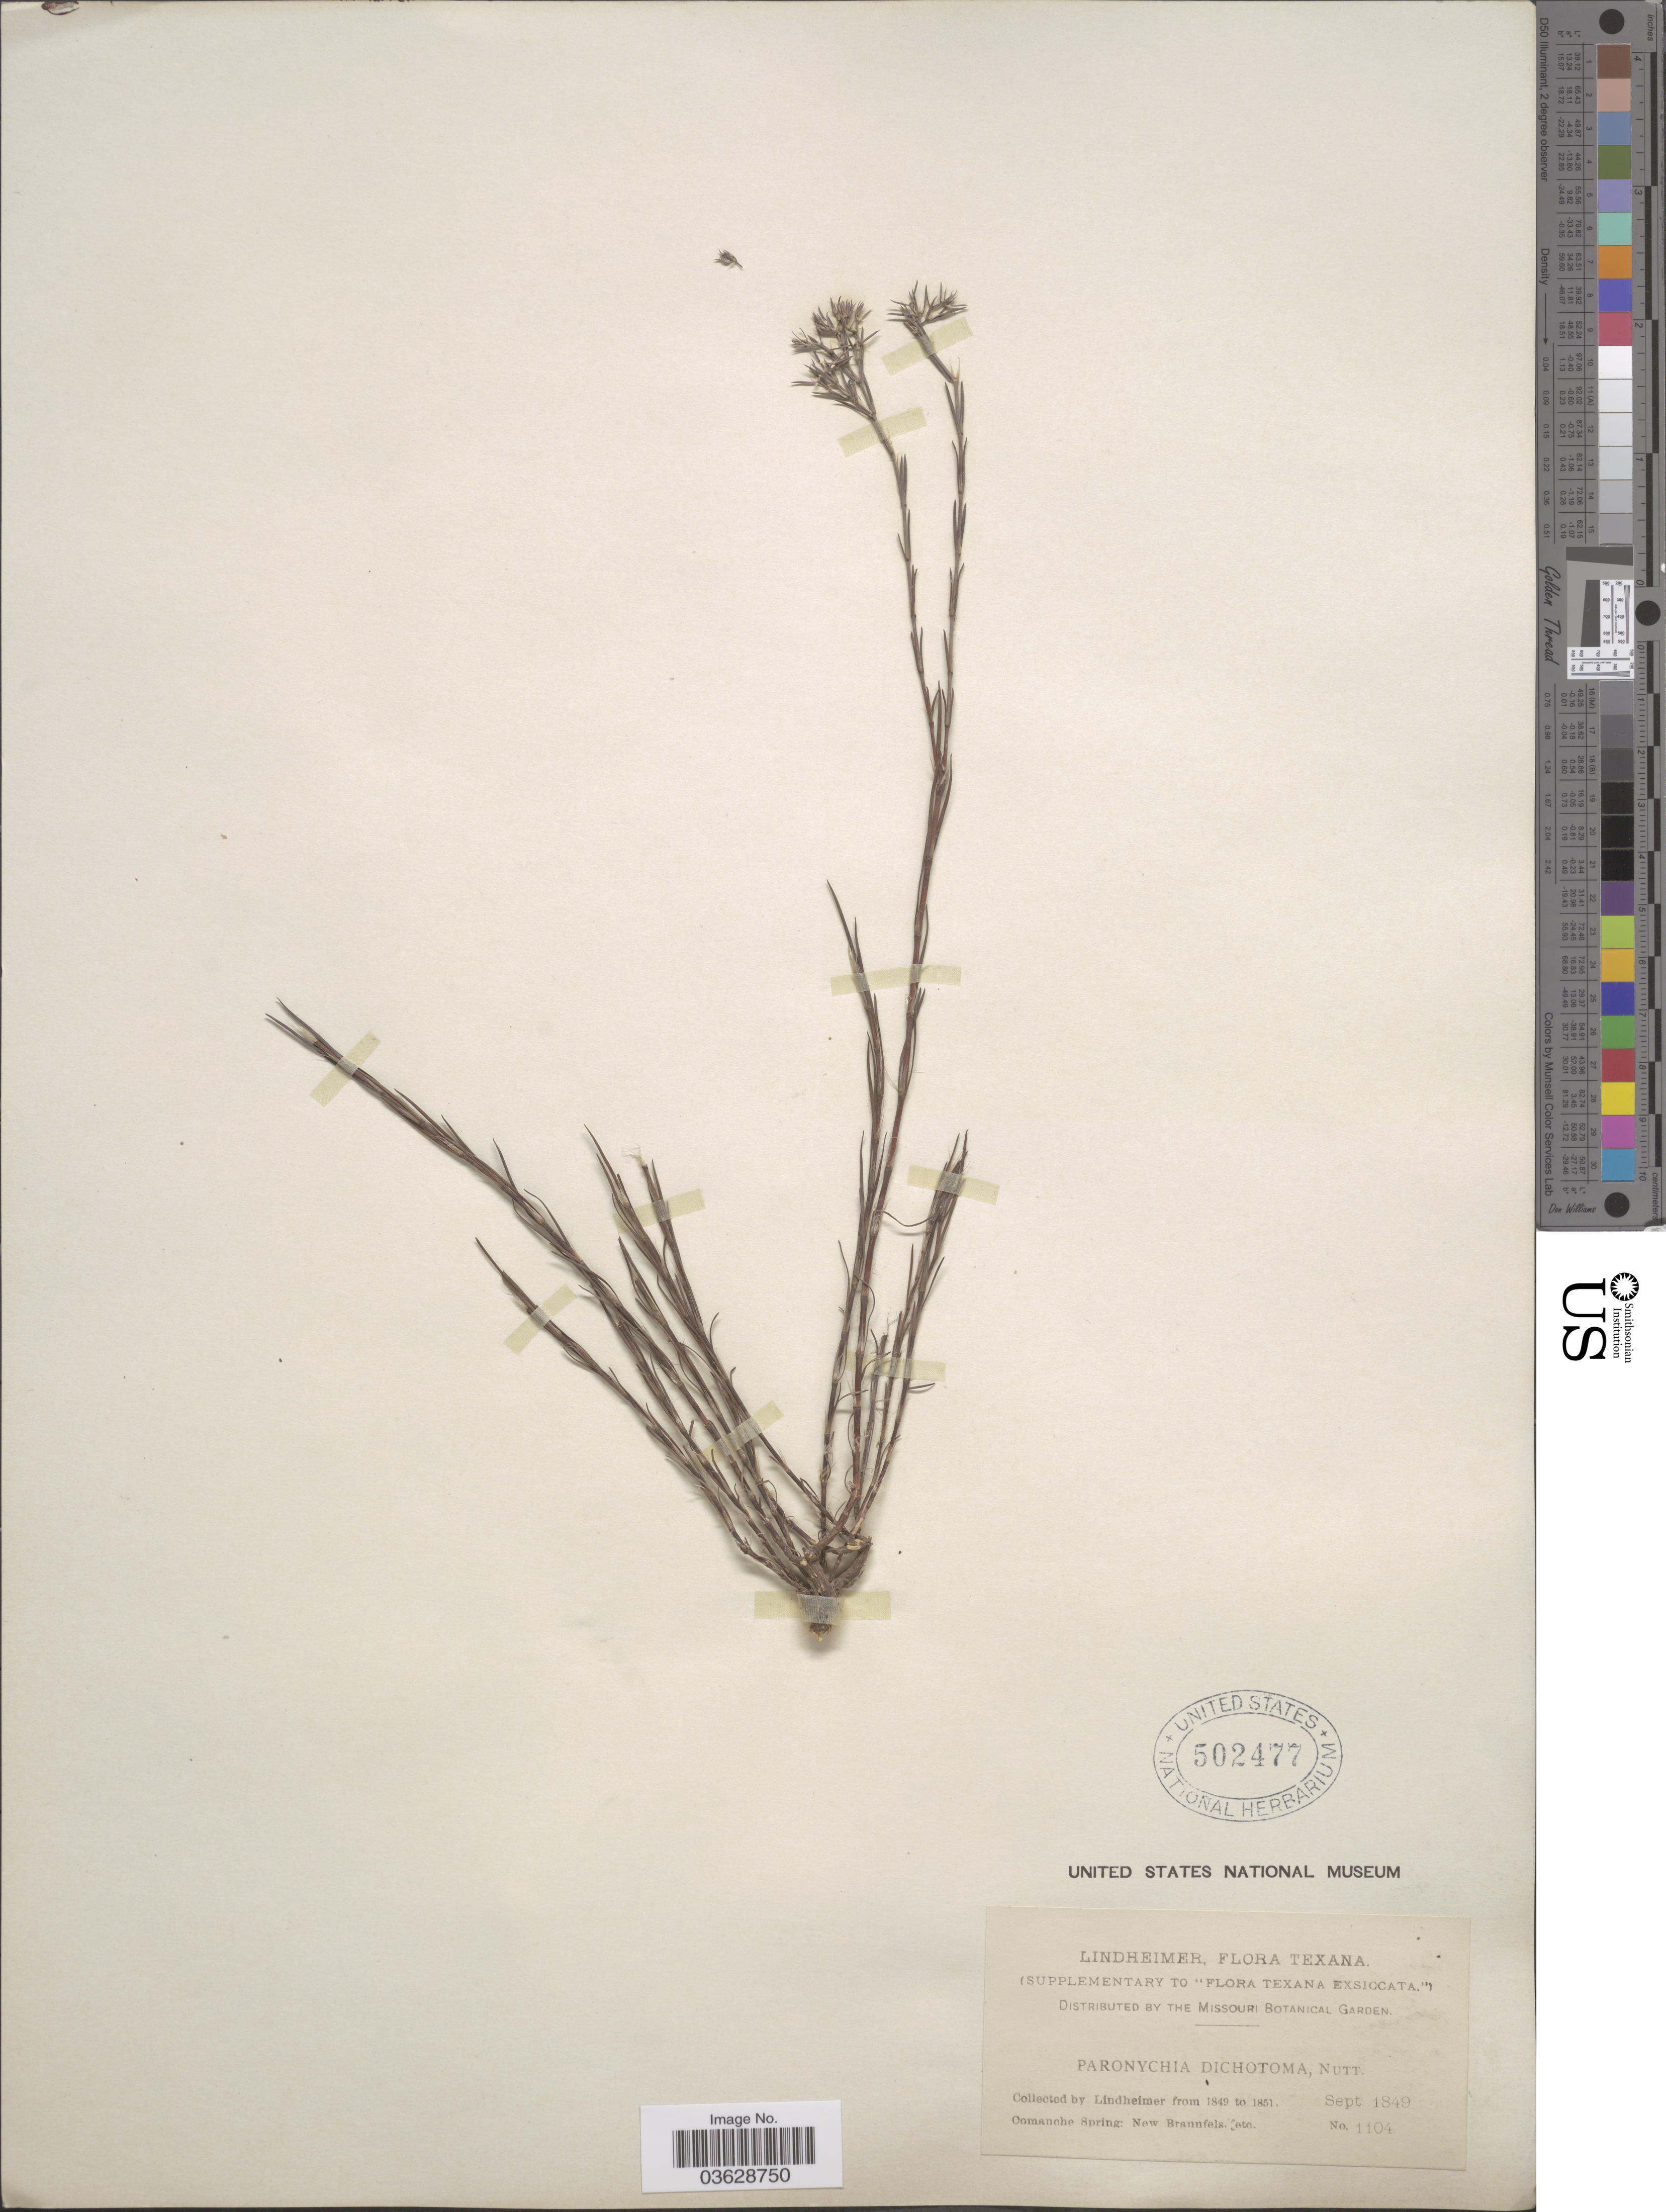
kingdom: Plantae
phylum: Tracheophyta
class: Magnoliopsida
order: Caryophyllales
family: Caryophyllaceae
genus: Paronychia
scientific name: Paronychia virginica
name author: Spreng.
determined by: Strong, Mark T., (BOT), Smithsonian Institution - National Museum of Natural History (UNITED STATES)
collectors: -. Lindheimer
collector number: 1104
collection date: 1849-09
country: United States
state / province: Texas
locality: Comanche Spring: New Braunfels, etc.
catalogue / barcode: US 502477